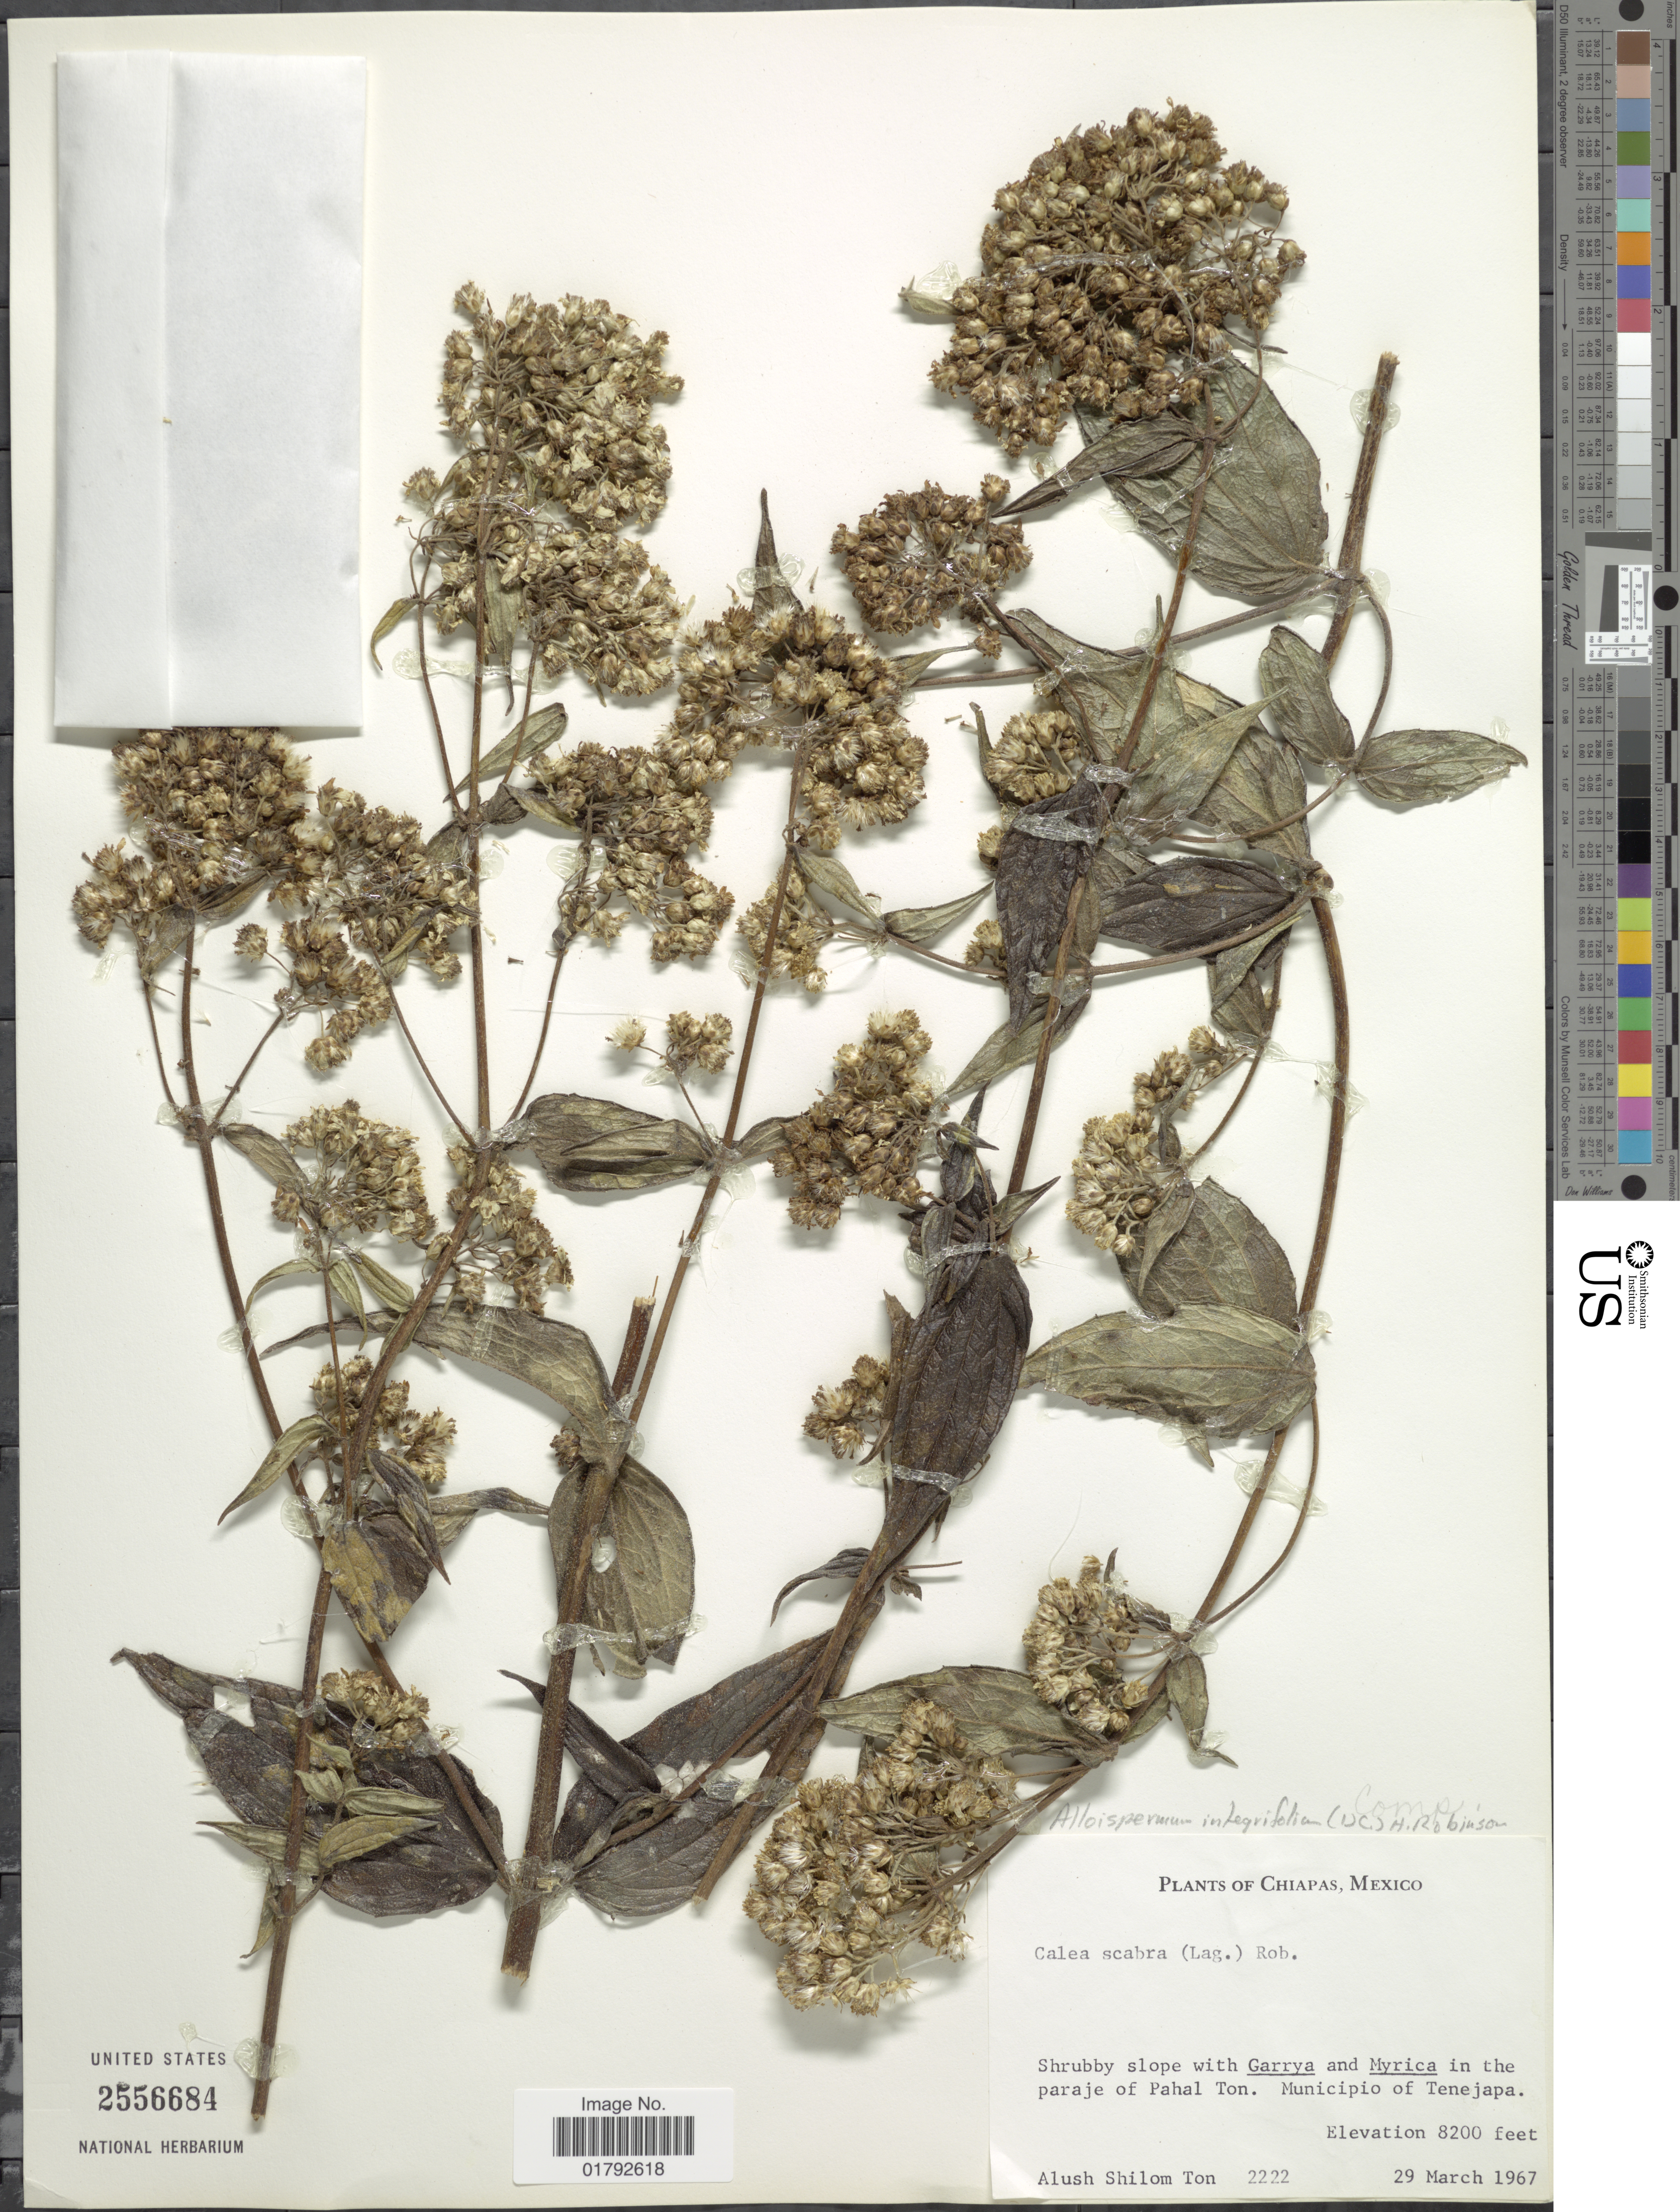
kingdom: Plantae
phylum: Tracheophyta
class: Magnoliopsida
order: Asterales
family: Asteraceae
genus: Alloispermum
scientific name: Alloispermum integrifolium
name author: (DC.) H. Rob.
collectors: A. S. Ton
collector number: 2222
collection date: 1967-03-29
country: Mexico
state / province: Chiapas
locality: Shrubby slope in the paraje of Pahal Ton, Municipio of Tenejapa.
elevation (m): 2499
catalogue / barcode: US 2556684